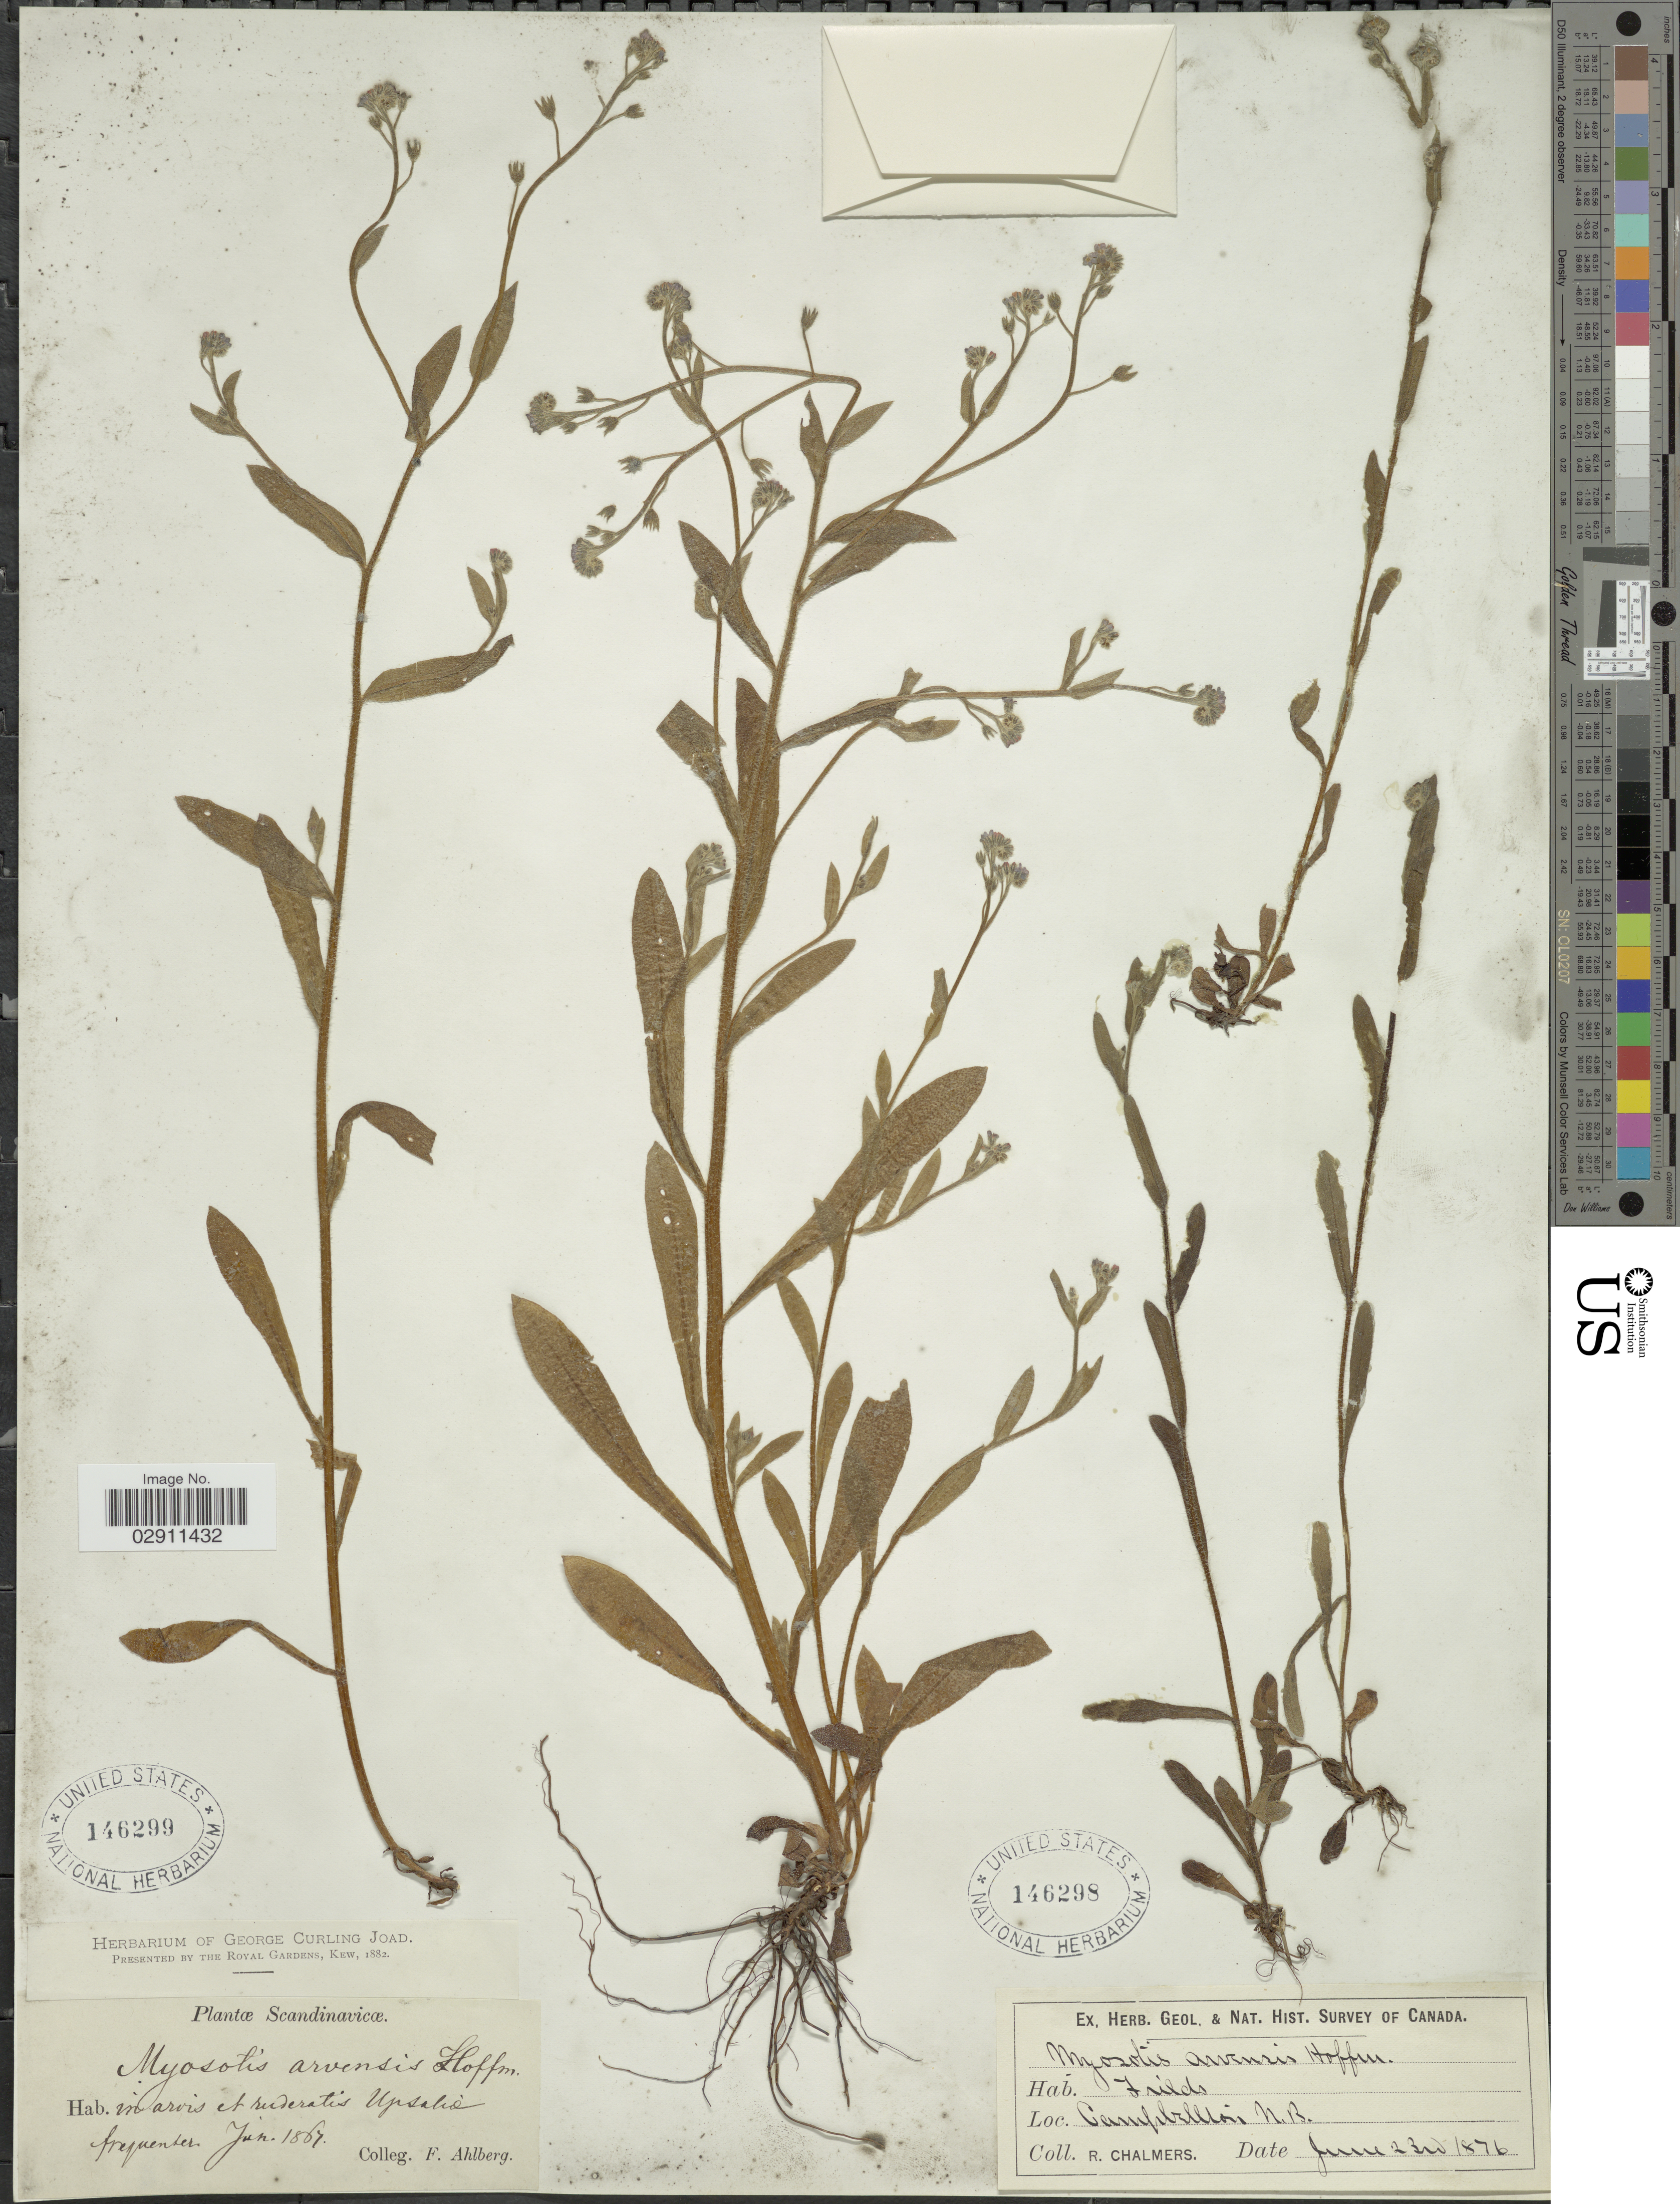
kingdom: Plantae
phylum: Tracheophyta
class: Magnoliopsida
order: Boraginales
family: Boraginaceae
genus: Myosotis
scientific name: Myosotis arvensis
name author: (L.) Hill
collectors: R. Chalmers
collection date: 1876-06-23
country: Canada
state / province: New Brunswick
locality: Campbellton.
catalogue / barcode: US 146298-2